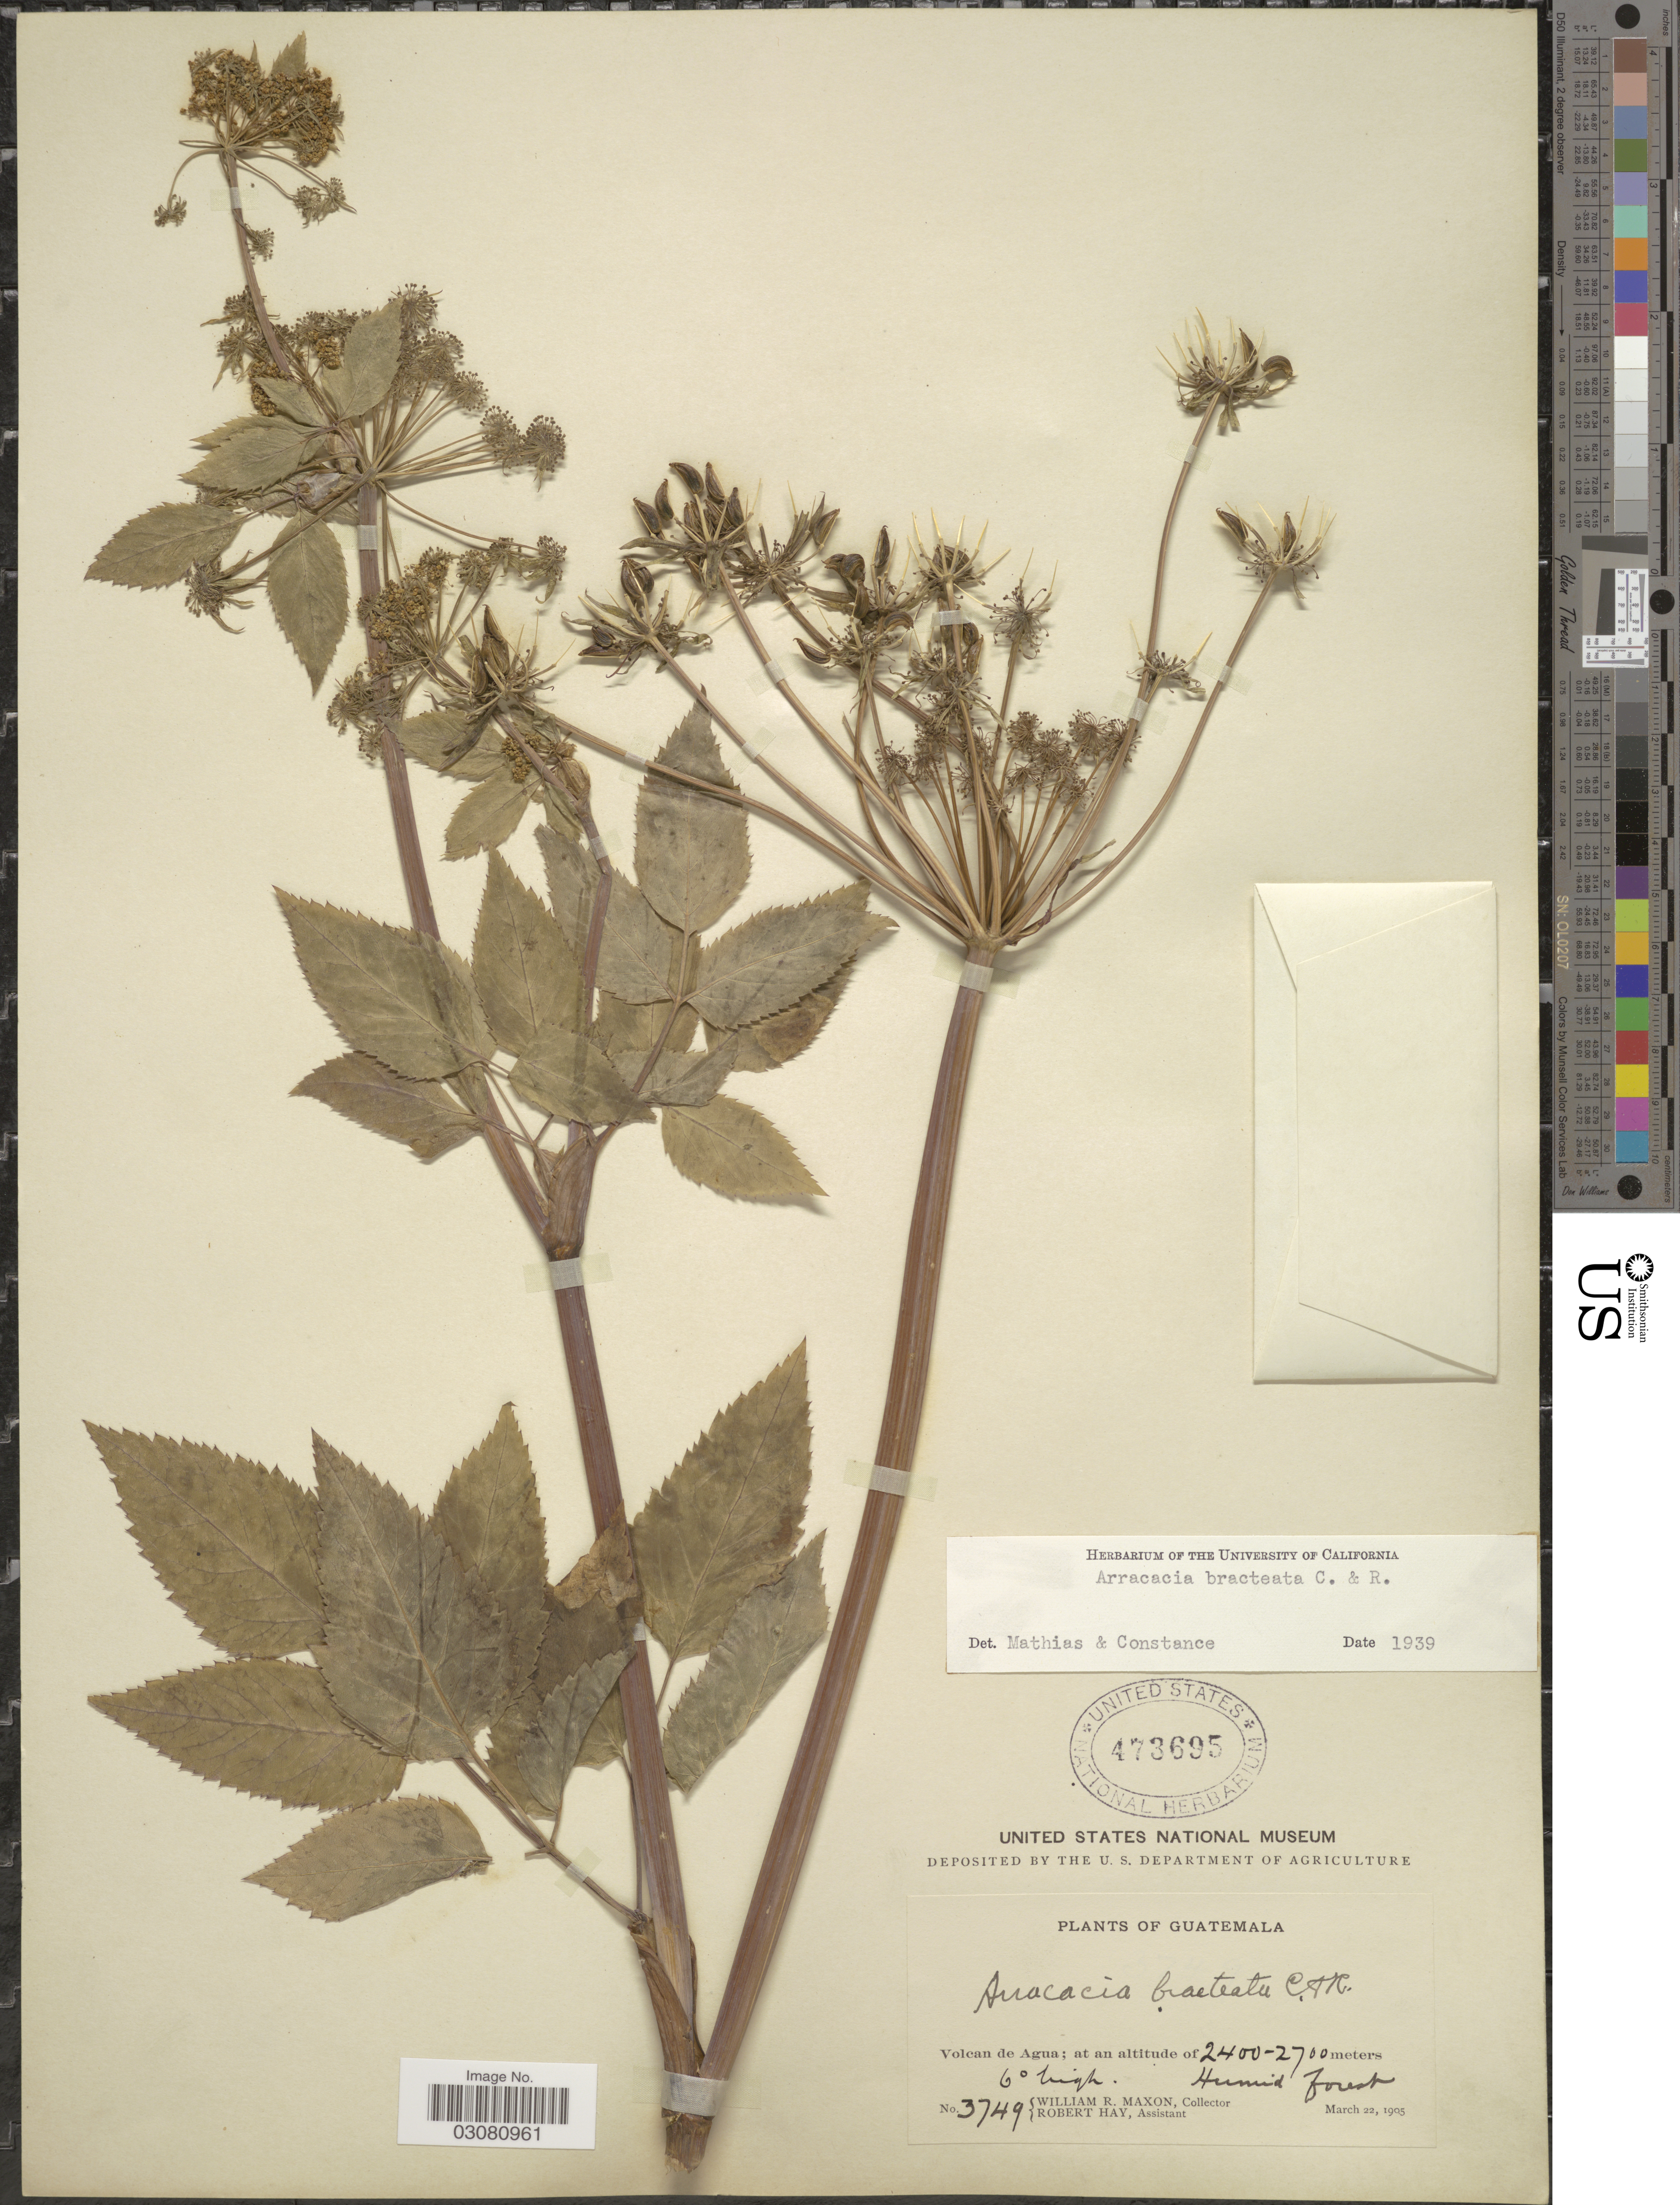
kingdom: Plantae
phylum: Tracheophyta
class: Magnoliopsida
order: Apiales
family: Apiaceae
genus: Arracacia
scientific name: Arracacia bracteata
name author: J.M. Coult. & Rose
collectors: W. R. Maxon & R. Hay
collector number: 3749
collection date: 1905-03-22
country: Guatemala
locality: Volcan de Agua.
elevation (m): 2400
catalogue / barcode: US 473695